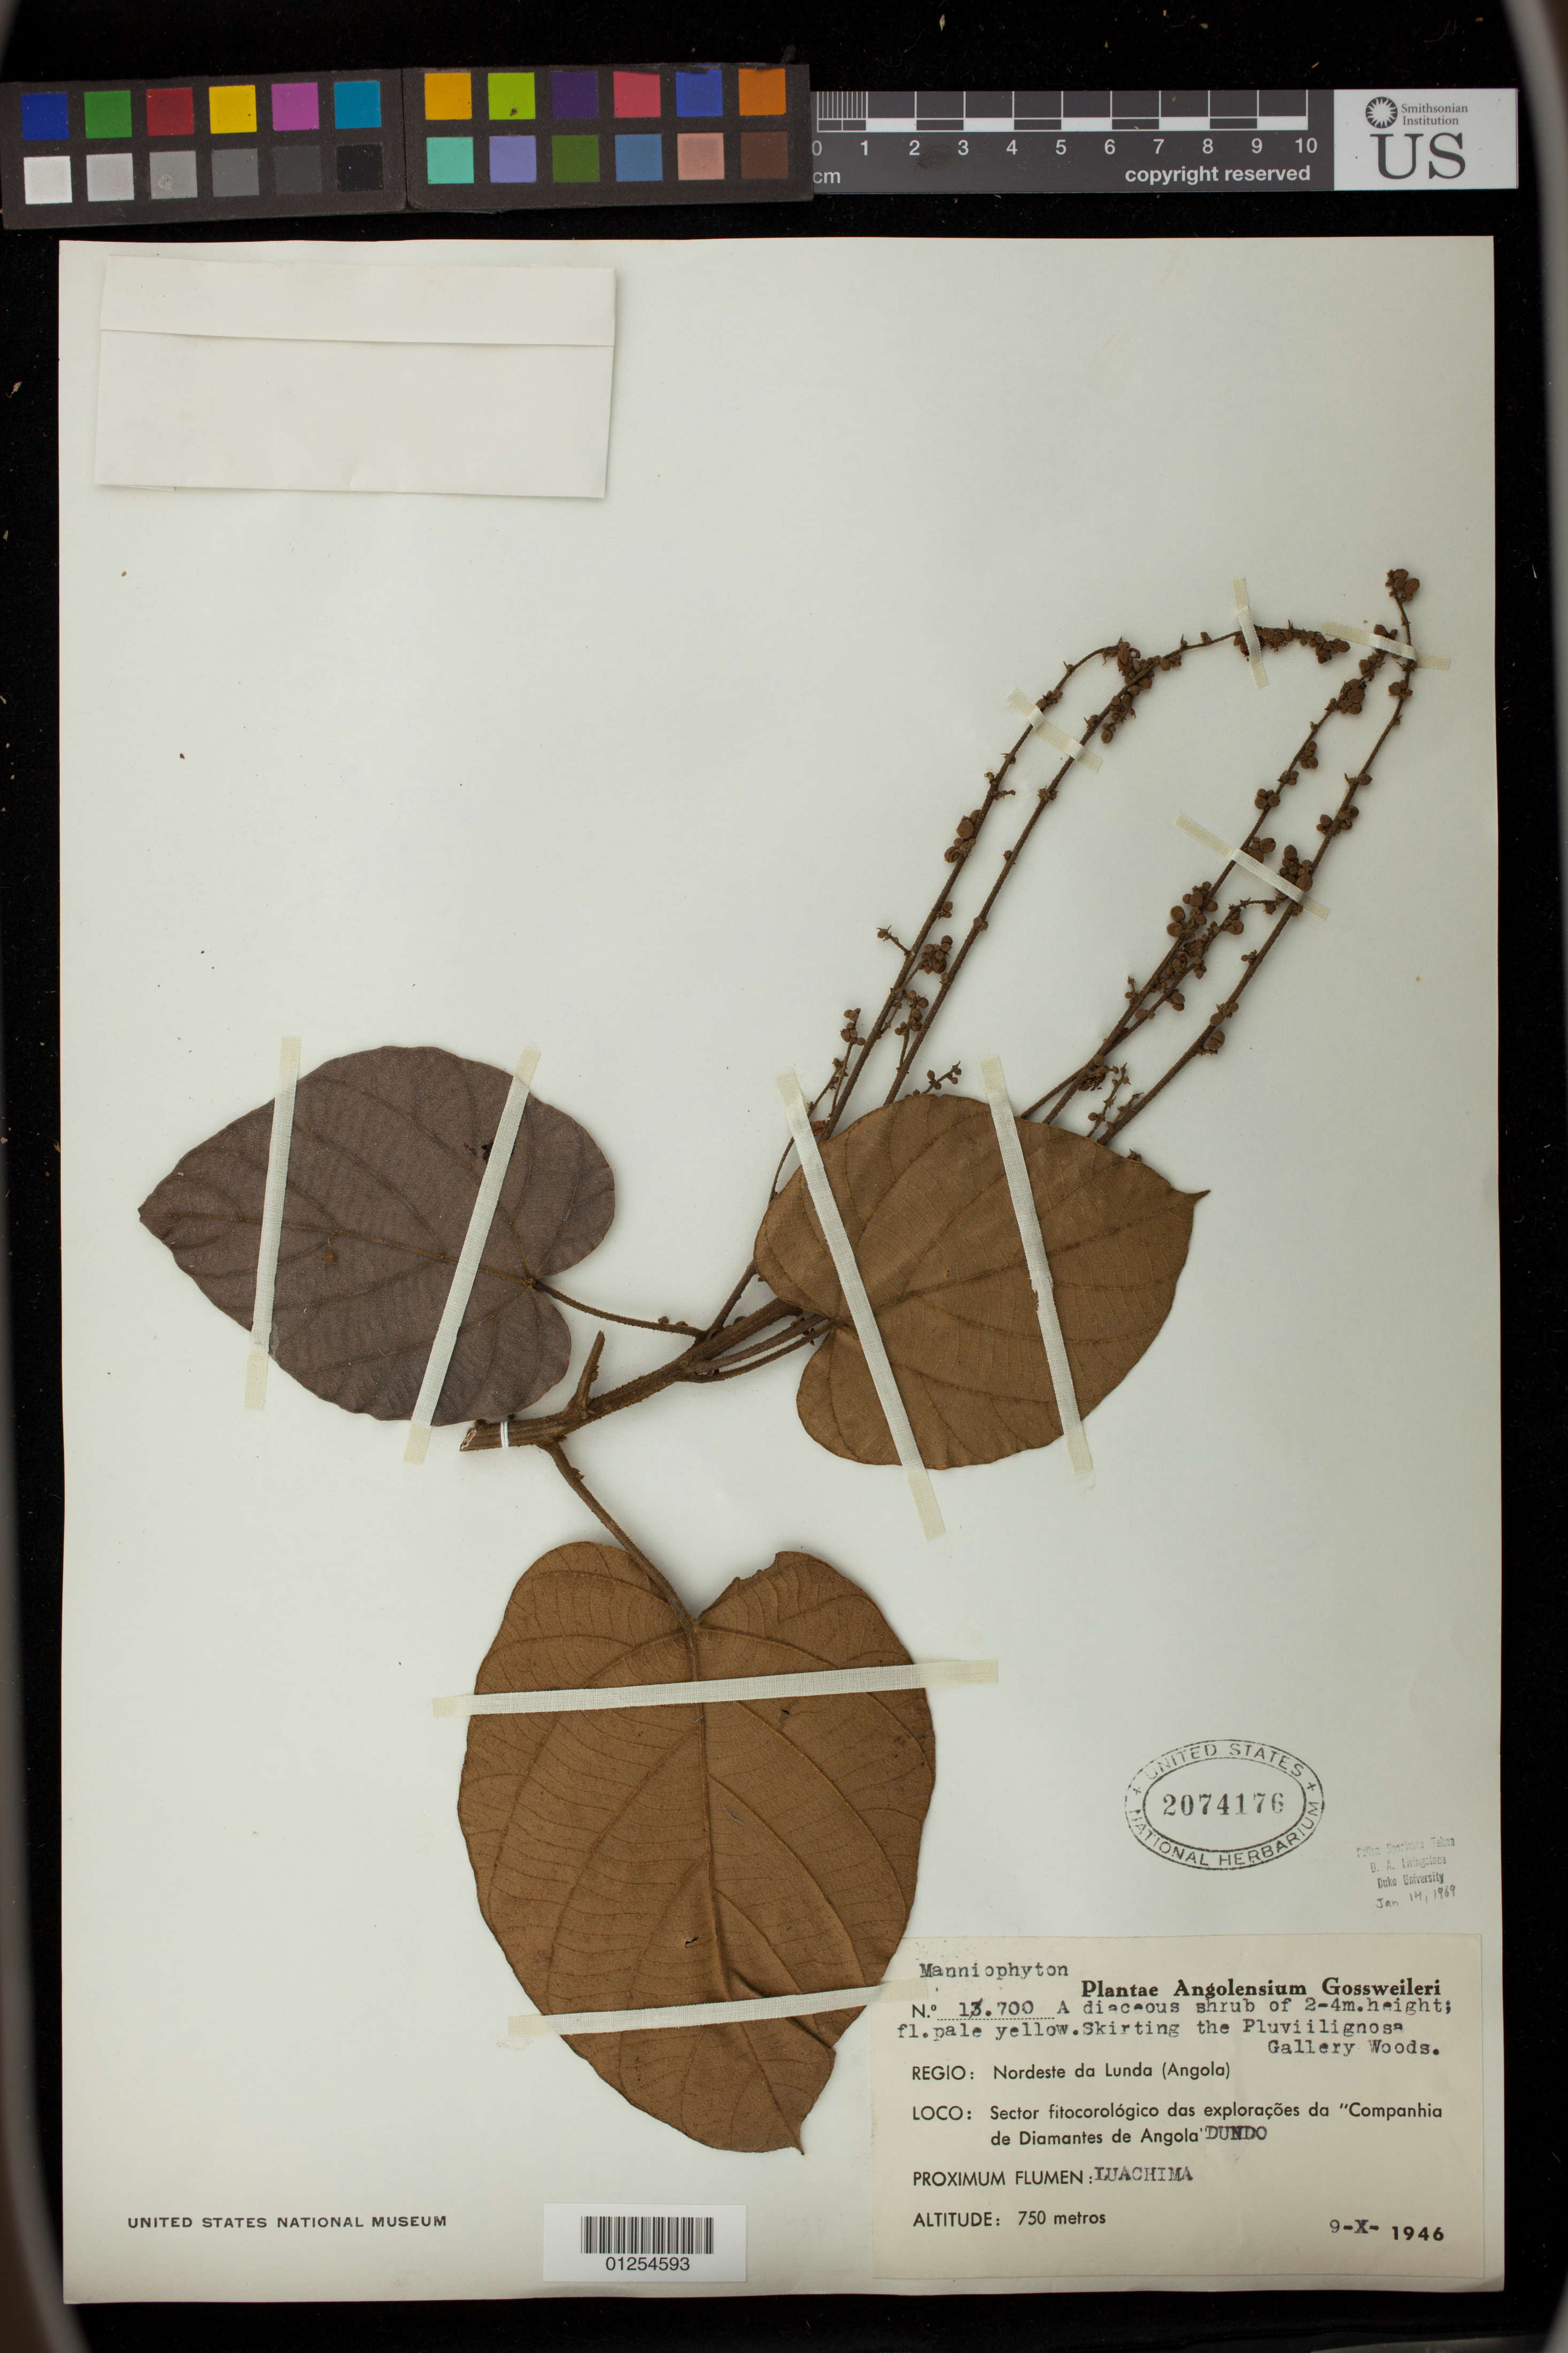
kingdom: Plantae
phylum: Tracheophyta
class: Magnoliopsida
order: Malpighiales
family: Euphorbiaceae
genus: Manniophyton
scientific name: Manniophyton africanum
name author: Müll. Arg.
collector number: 13700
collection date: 1946-10-09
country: Angola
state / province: Lunda Norte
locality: Skirting the Pluviilignosa Gallery Woods.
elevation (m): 750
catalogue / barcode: US 2074176